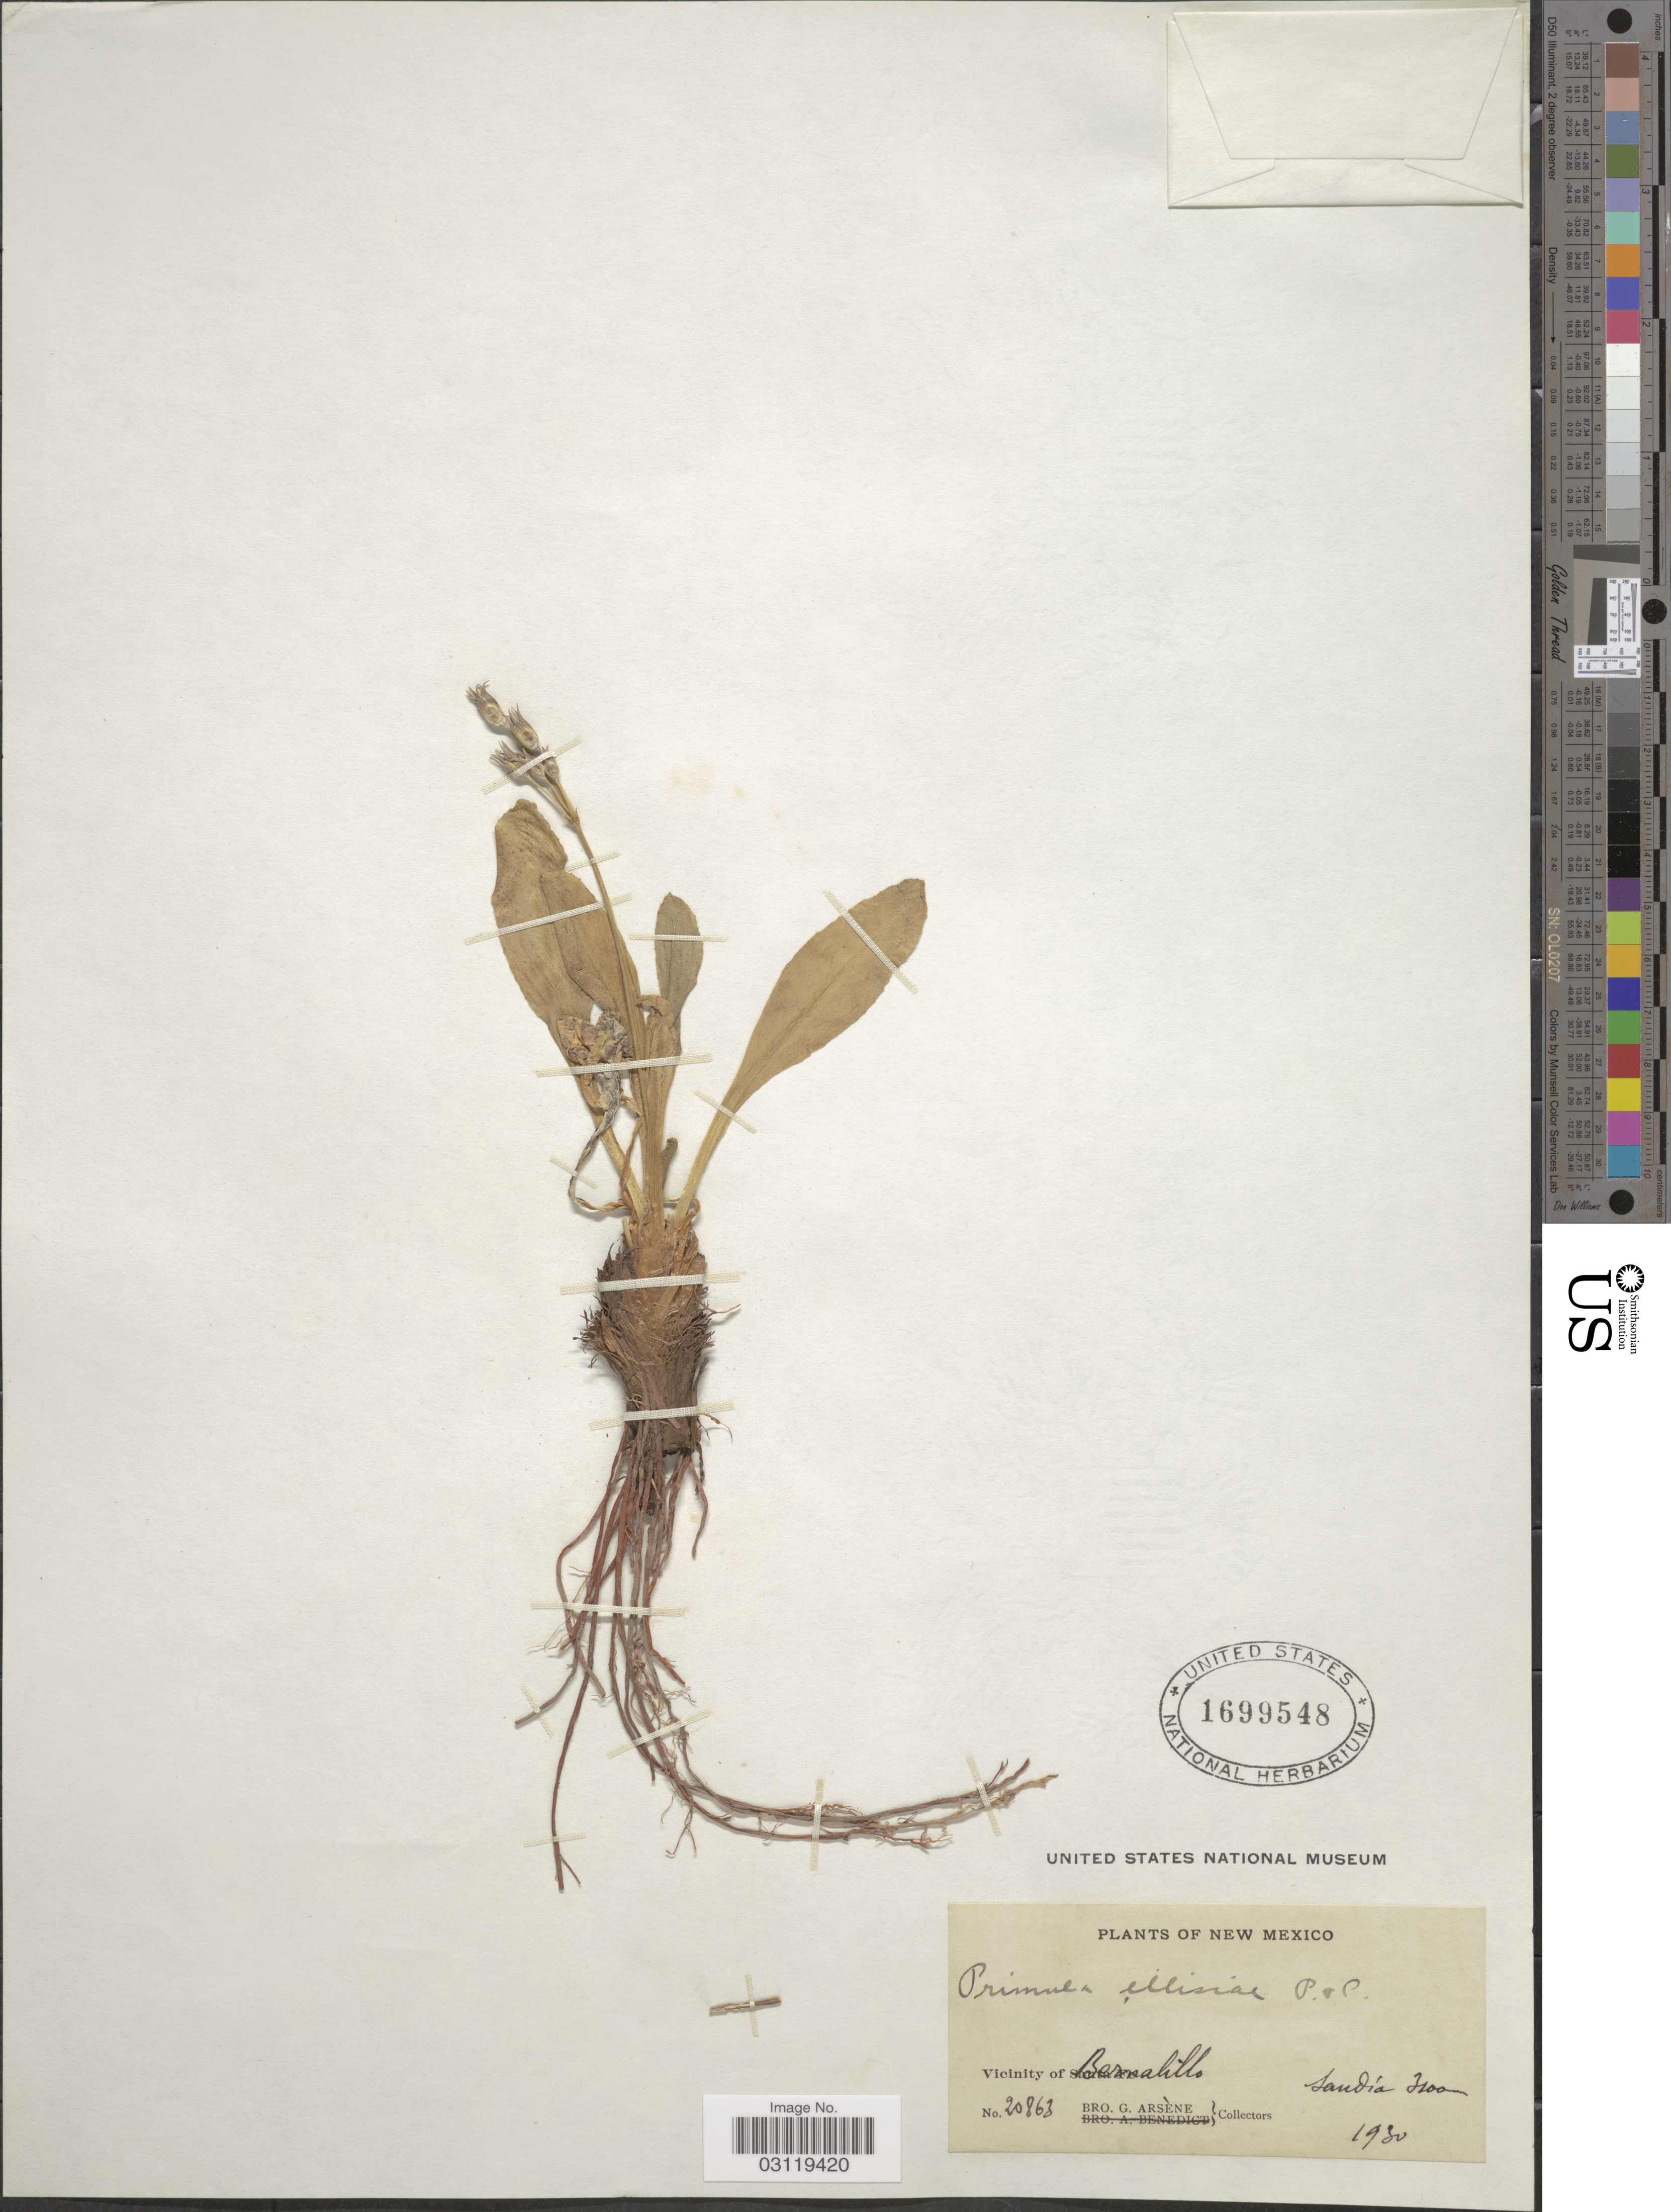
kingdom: Plantae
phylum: Tracheophyta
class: Magnoliopsida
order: Ericales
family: Primulaceae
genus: Primula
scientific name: Primula ellisiae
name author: Pollard & Cockerell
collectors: Bro. G. Arsène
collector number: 20863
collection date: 1930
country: United States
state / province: New Mexico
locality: Vicinity of Bernalillo. Sandía.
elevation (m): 3100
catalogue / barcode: US 1699548